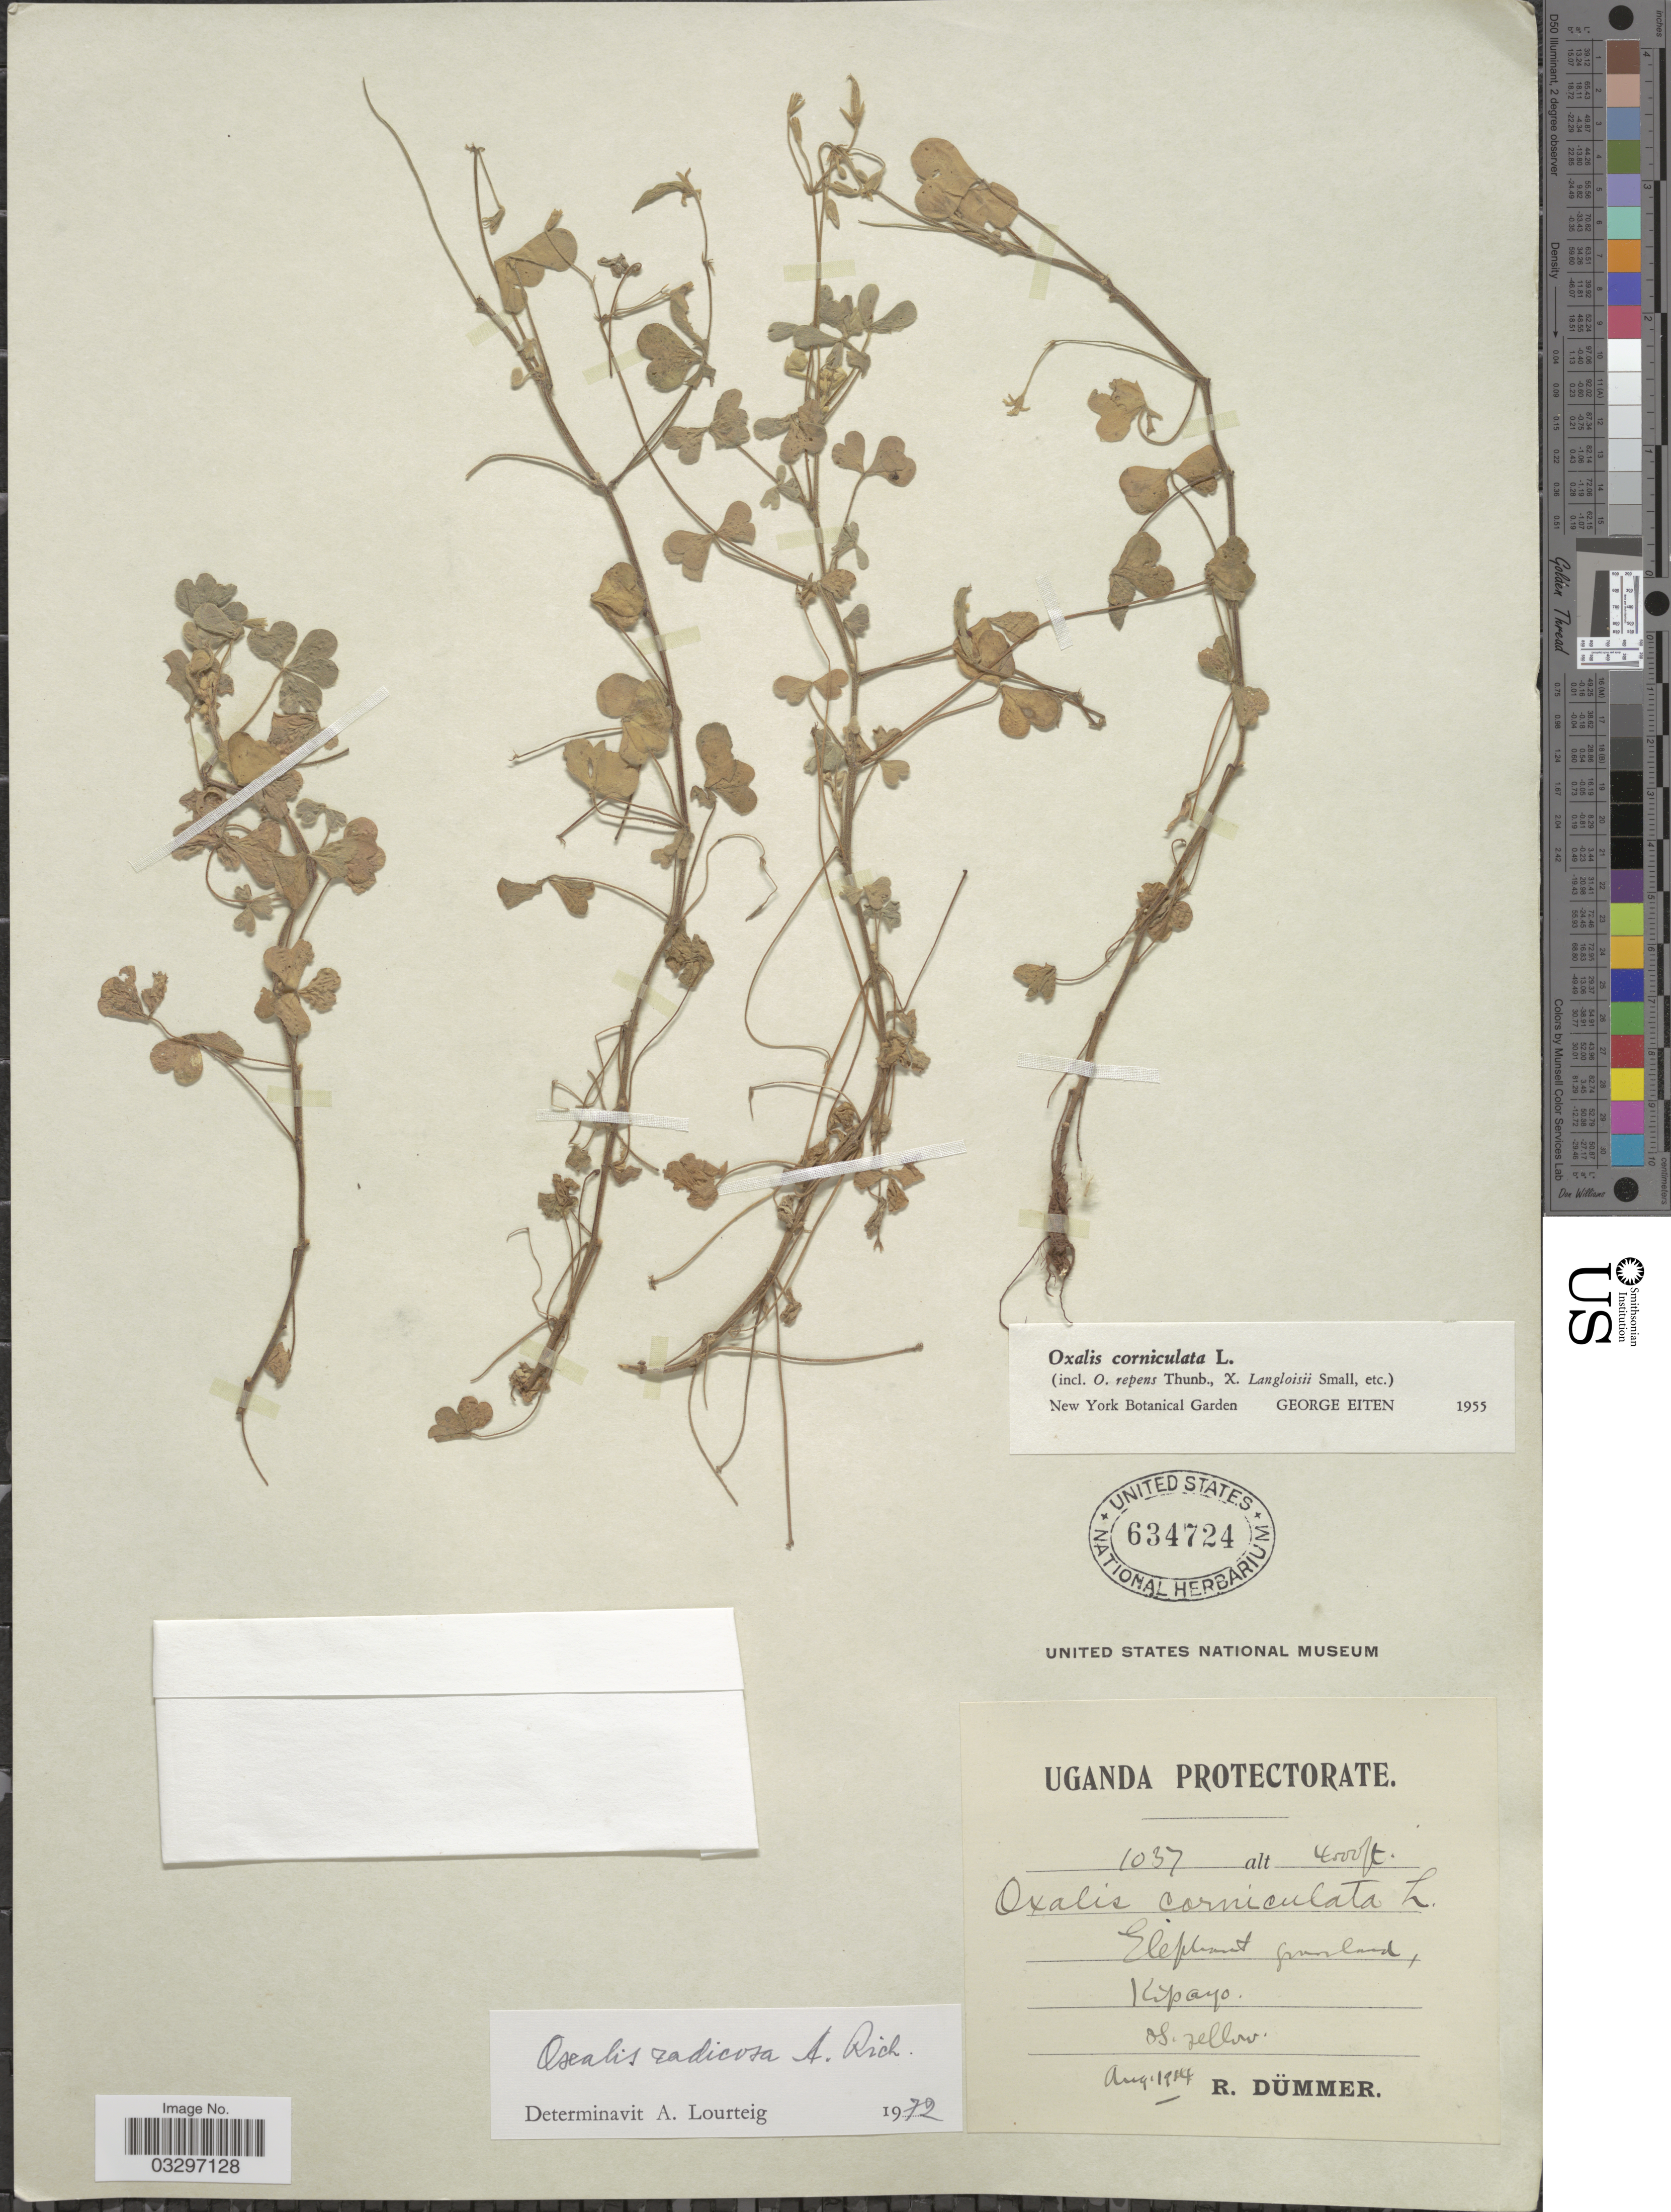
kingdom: Plantae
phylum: Tracheophyta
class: Magnoliopsida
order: Oxalidales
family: Oxalidaceae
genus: Oxalis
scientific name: Oxalis radicosa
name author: A. Rich.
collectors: R. A. Dümmer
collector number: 1037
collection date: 1914-08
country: Uganda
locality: Elephant grassland, Kipayo.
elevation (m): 1219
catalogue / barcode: US 634724